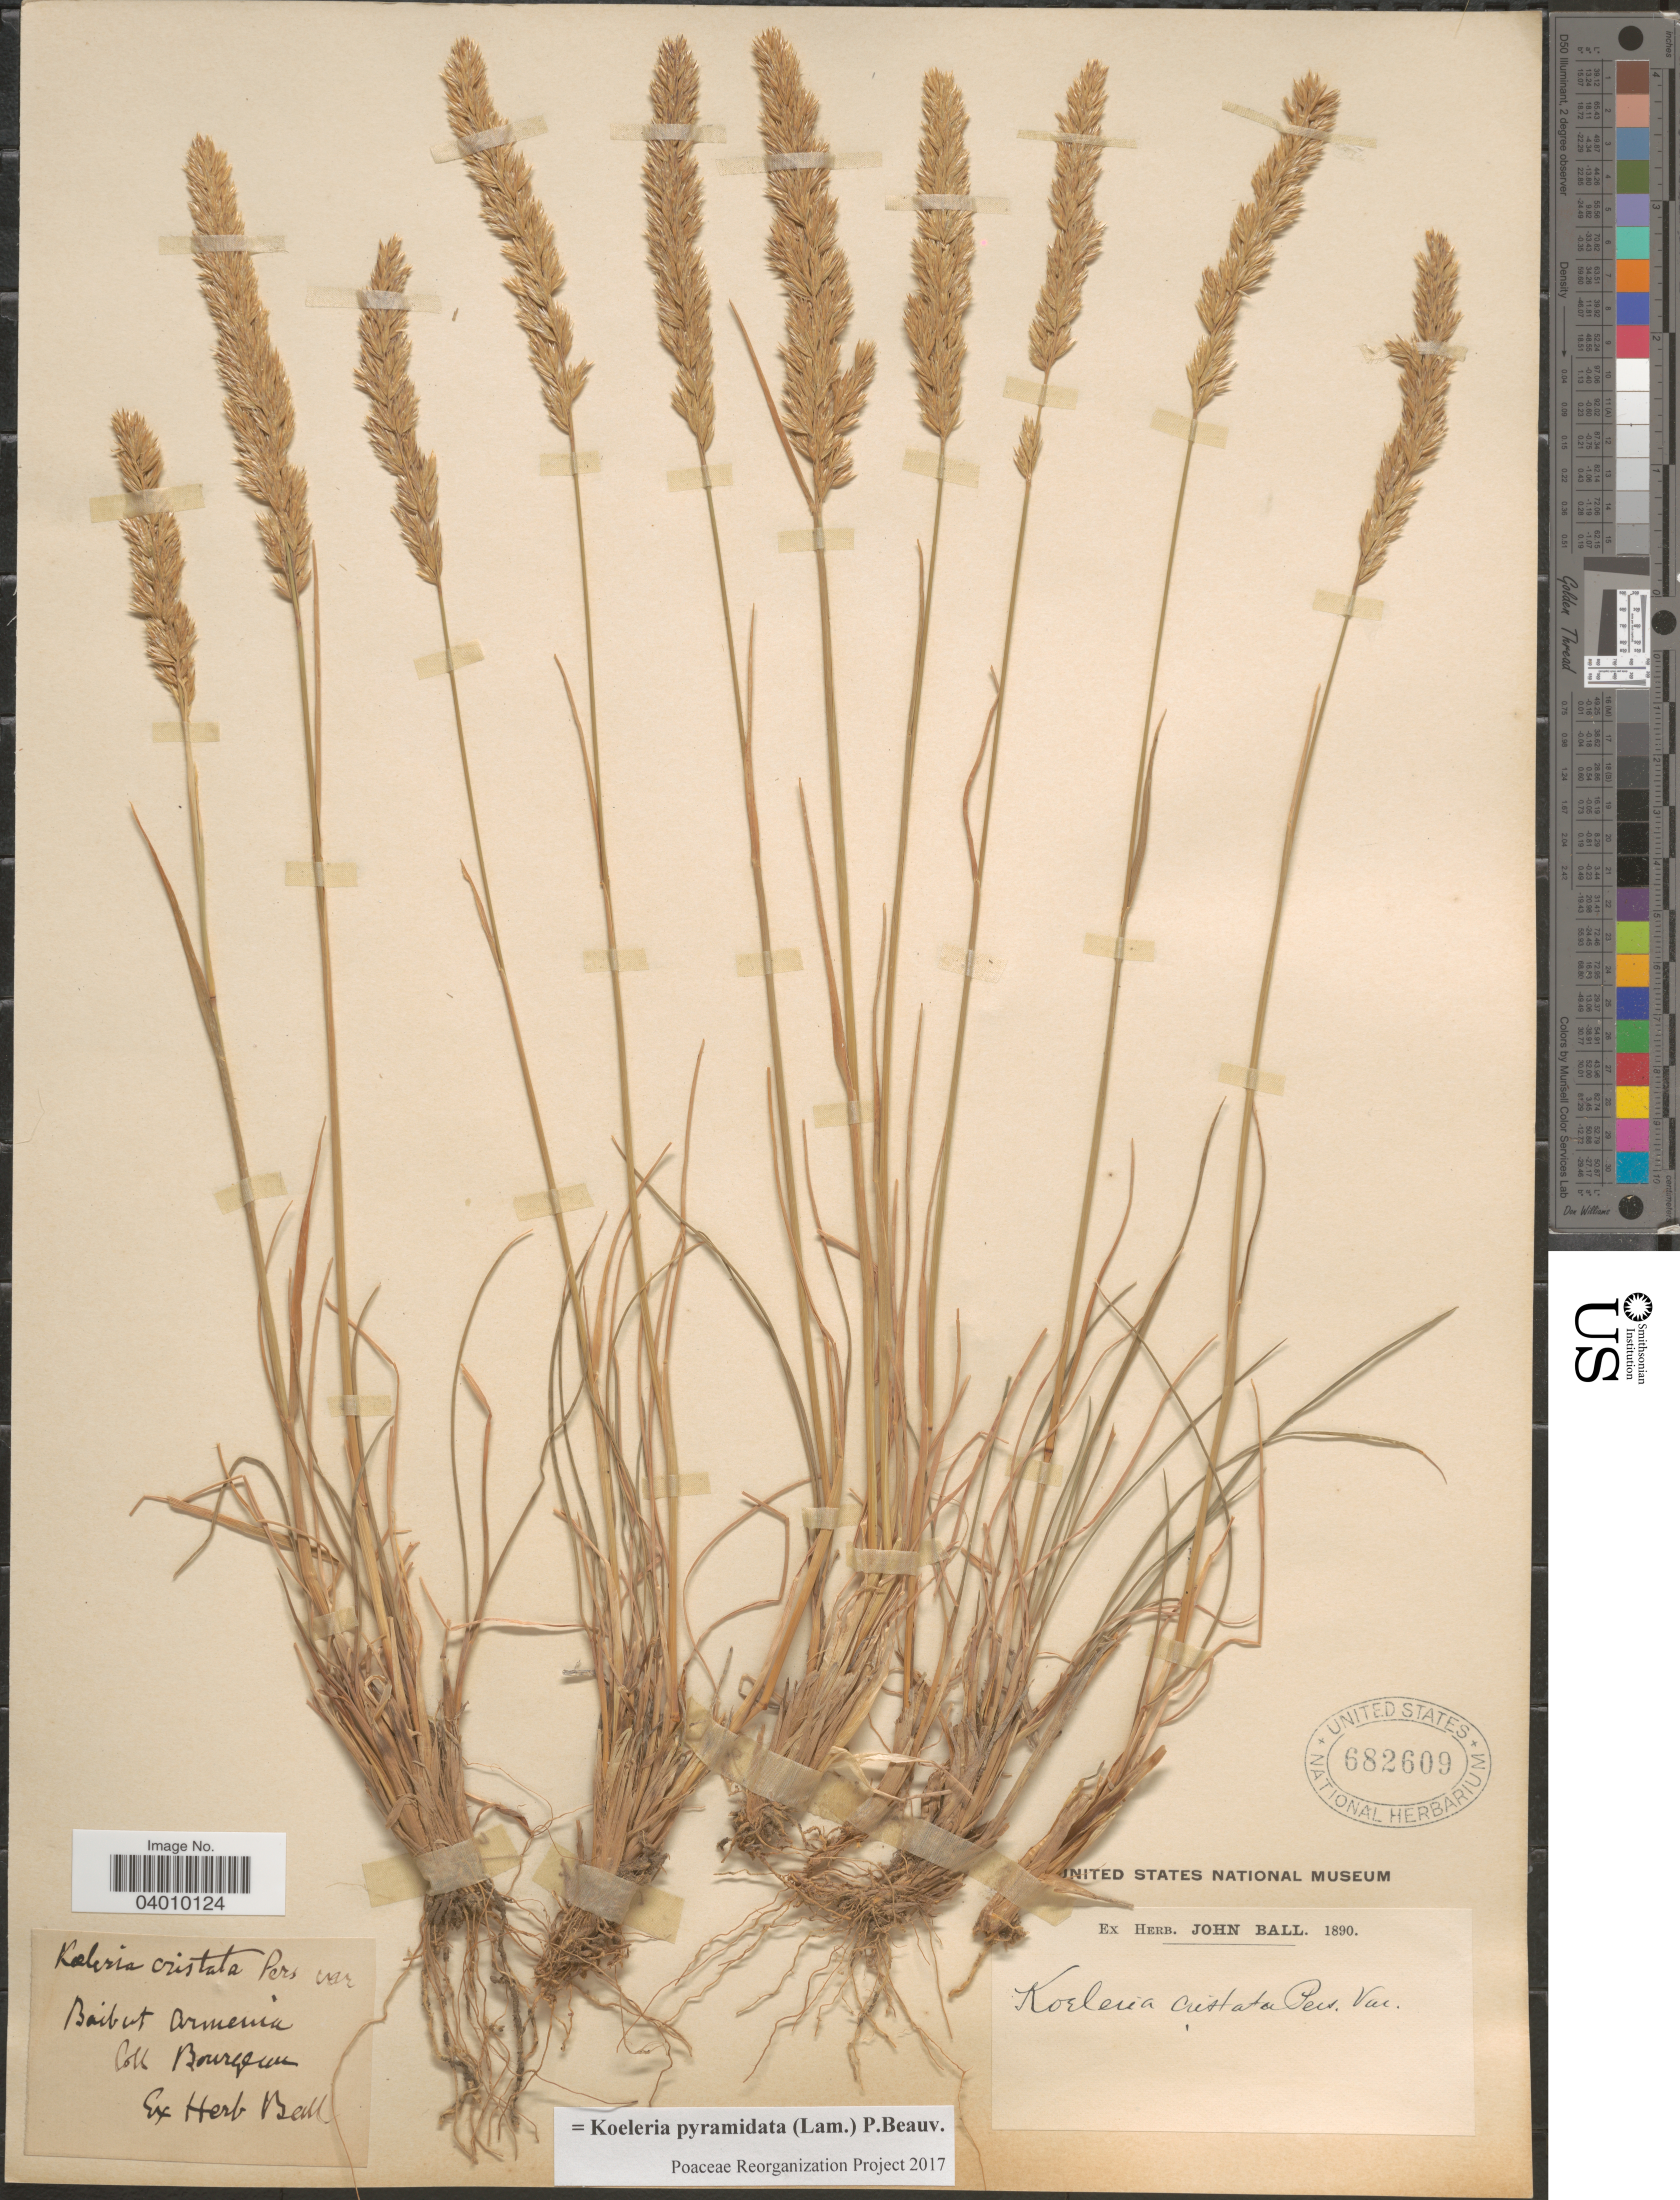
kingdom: Plantae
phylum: Tracheophyta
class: Liliopsida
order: Poales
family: Poaceae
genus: Koeleria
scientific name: Koeleria pyramidata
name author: (Lam.) P. Beauv.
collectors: -. Bourgeau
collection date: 1890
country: Armenia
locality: Baibut.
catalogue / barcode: US 682609